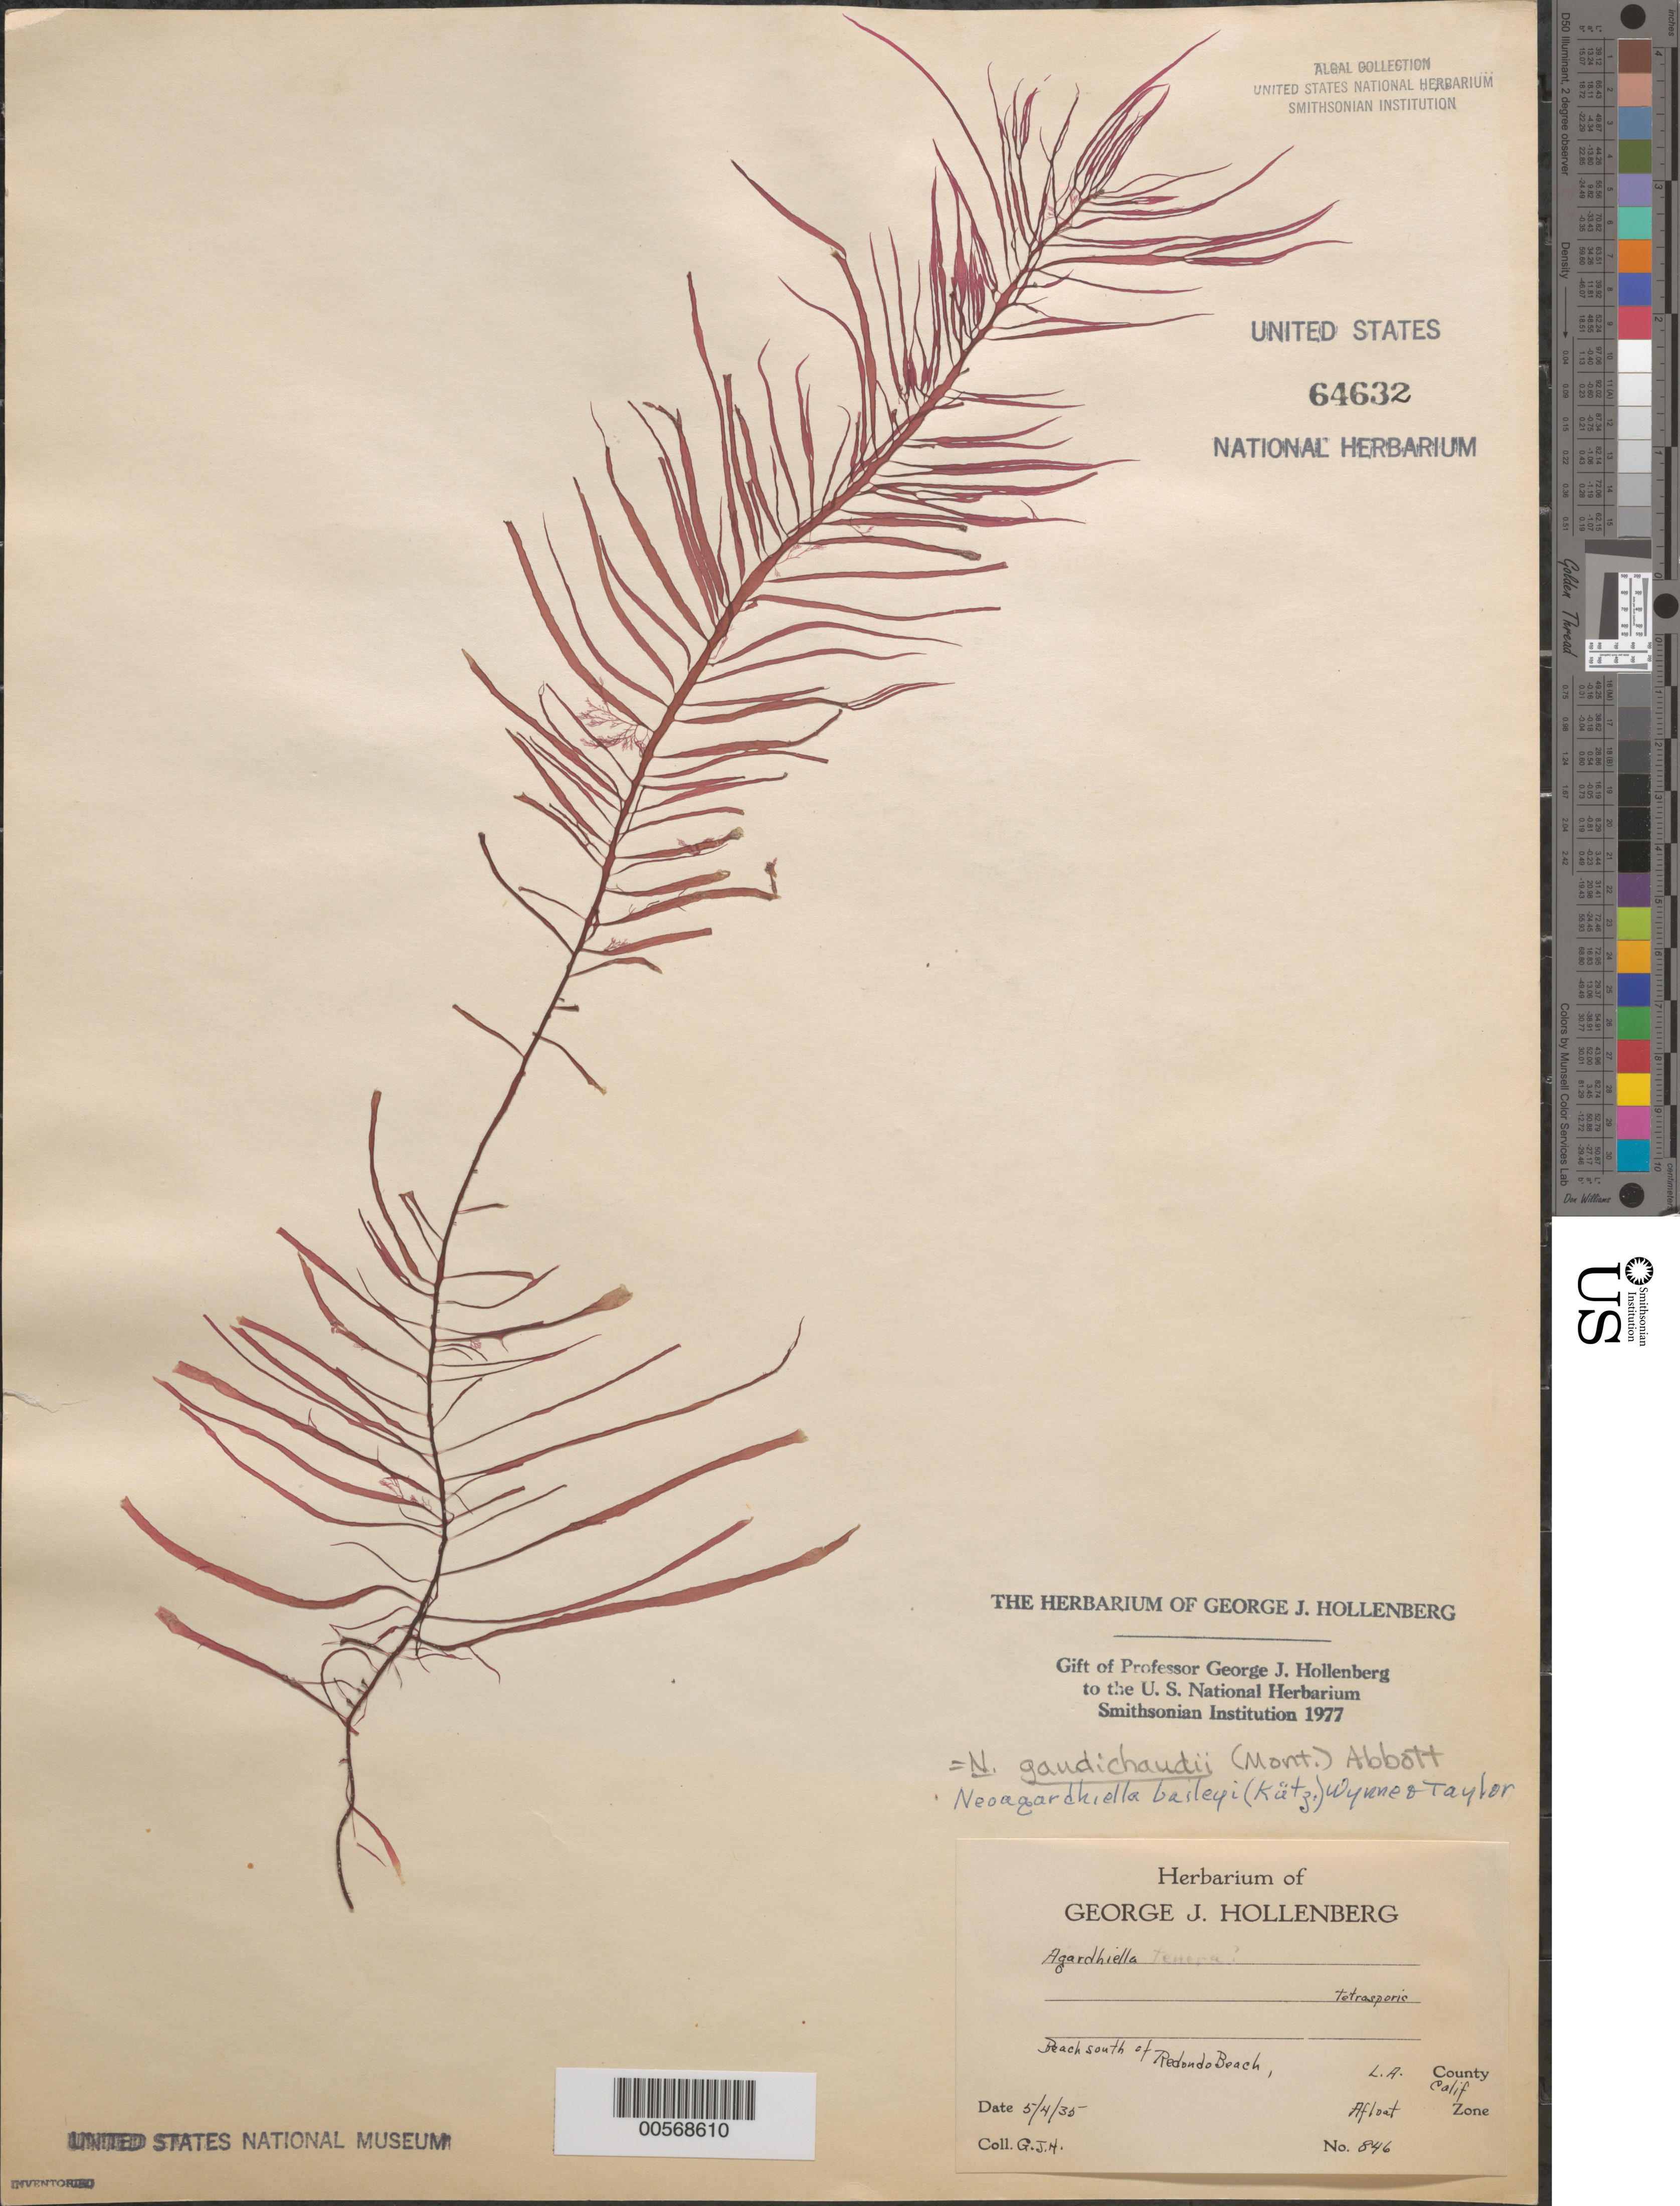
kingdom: Plantae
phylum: Rhodophyta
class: Florideophyceae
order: Gigartinales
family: Solieriaceae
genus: Sarcodiotheca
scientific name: Sarcodiotheca gaudichaudii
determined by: Algae name updating Project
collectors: G. Hollenberg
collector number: GJH 846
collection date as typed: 04 May 1935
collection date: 1935-05-04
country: United States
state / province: California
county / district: Los Angeles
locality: Beach south of Redondo Beach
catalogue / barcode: US 64632